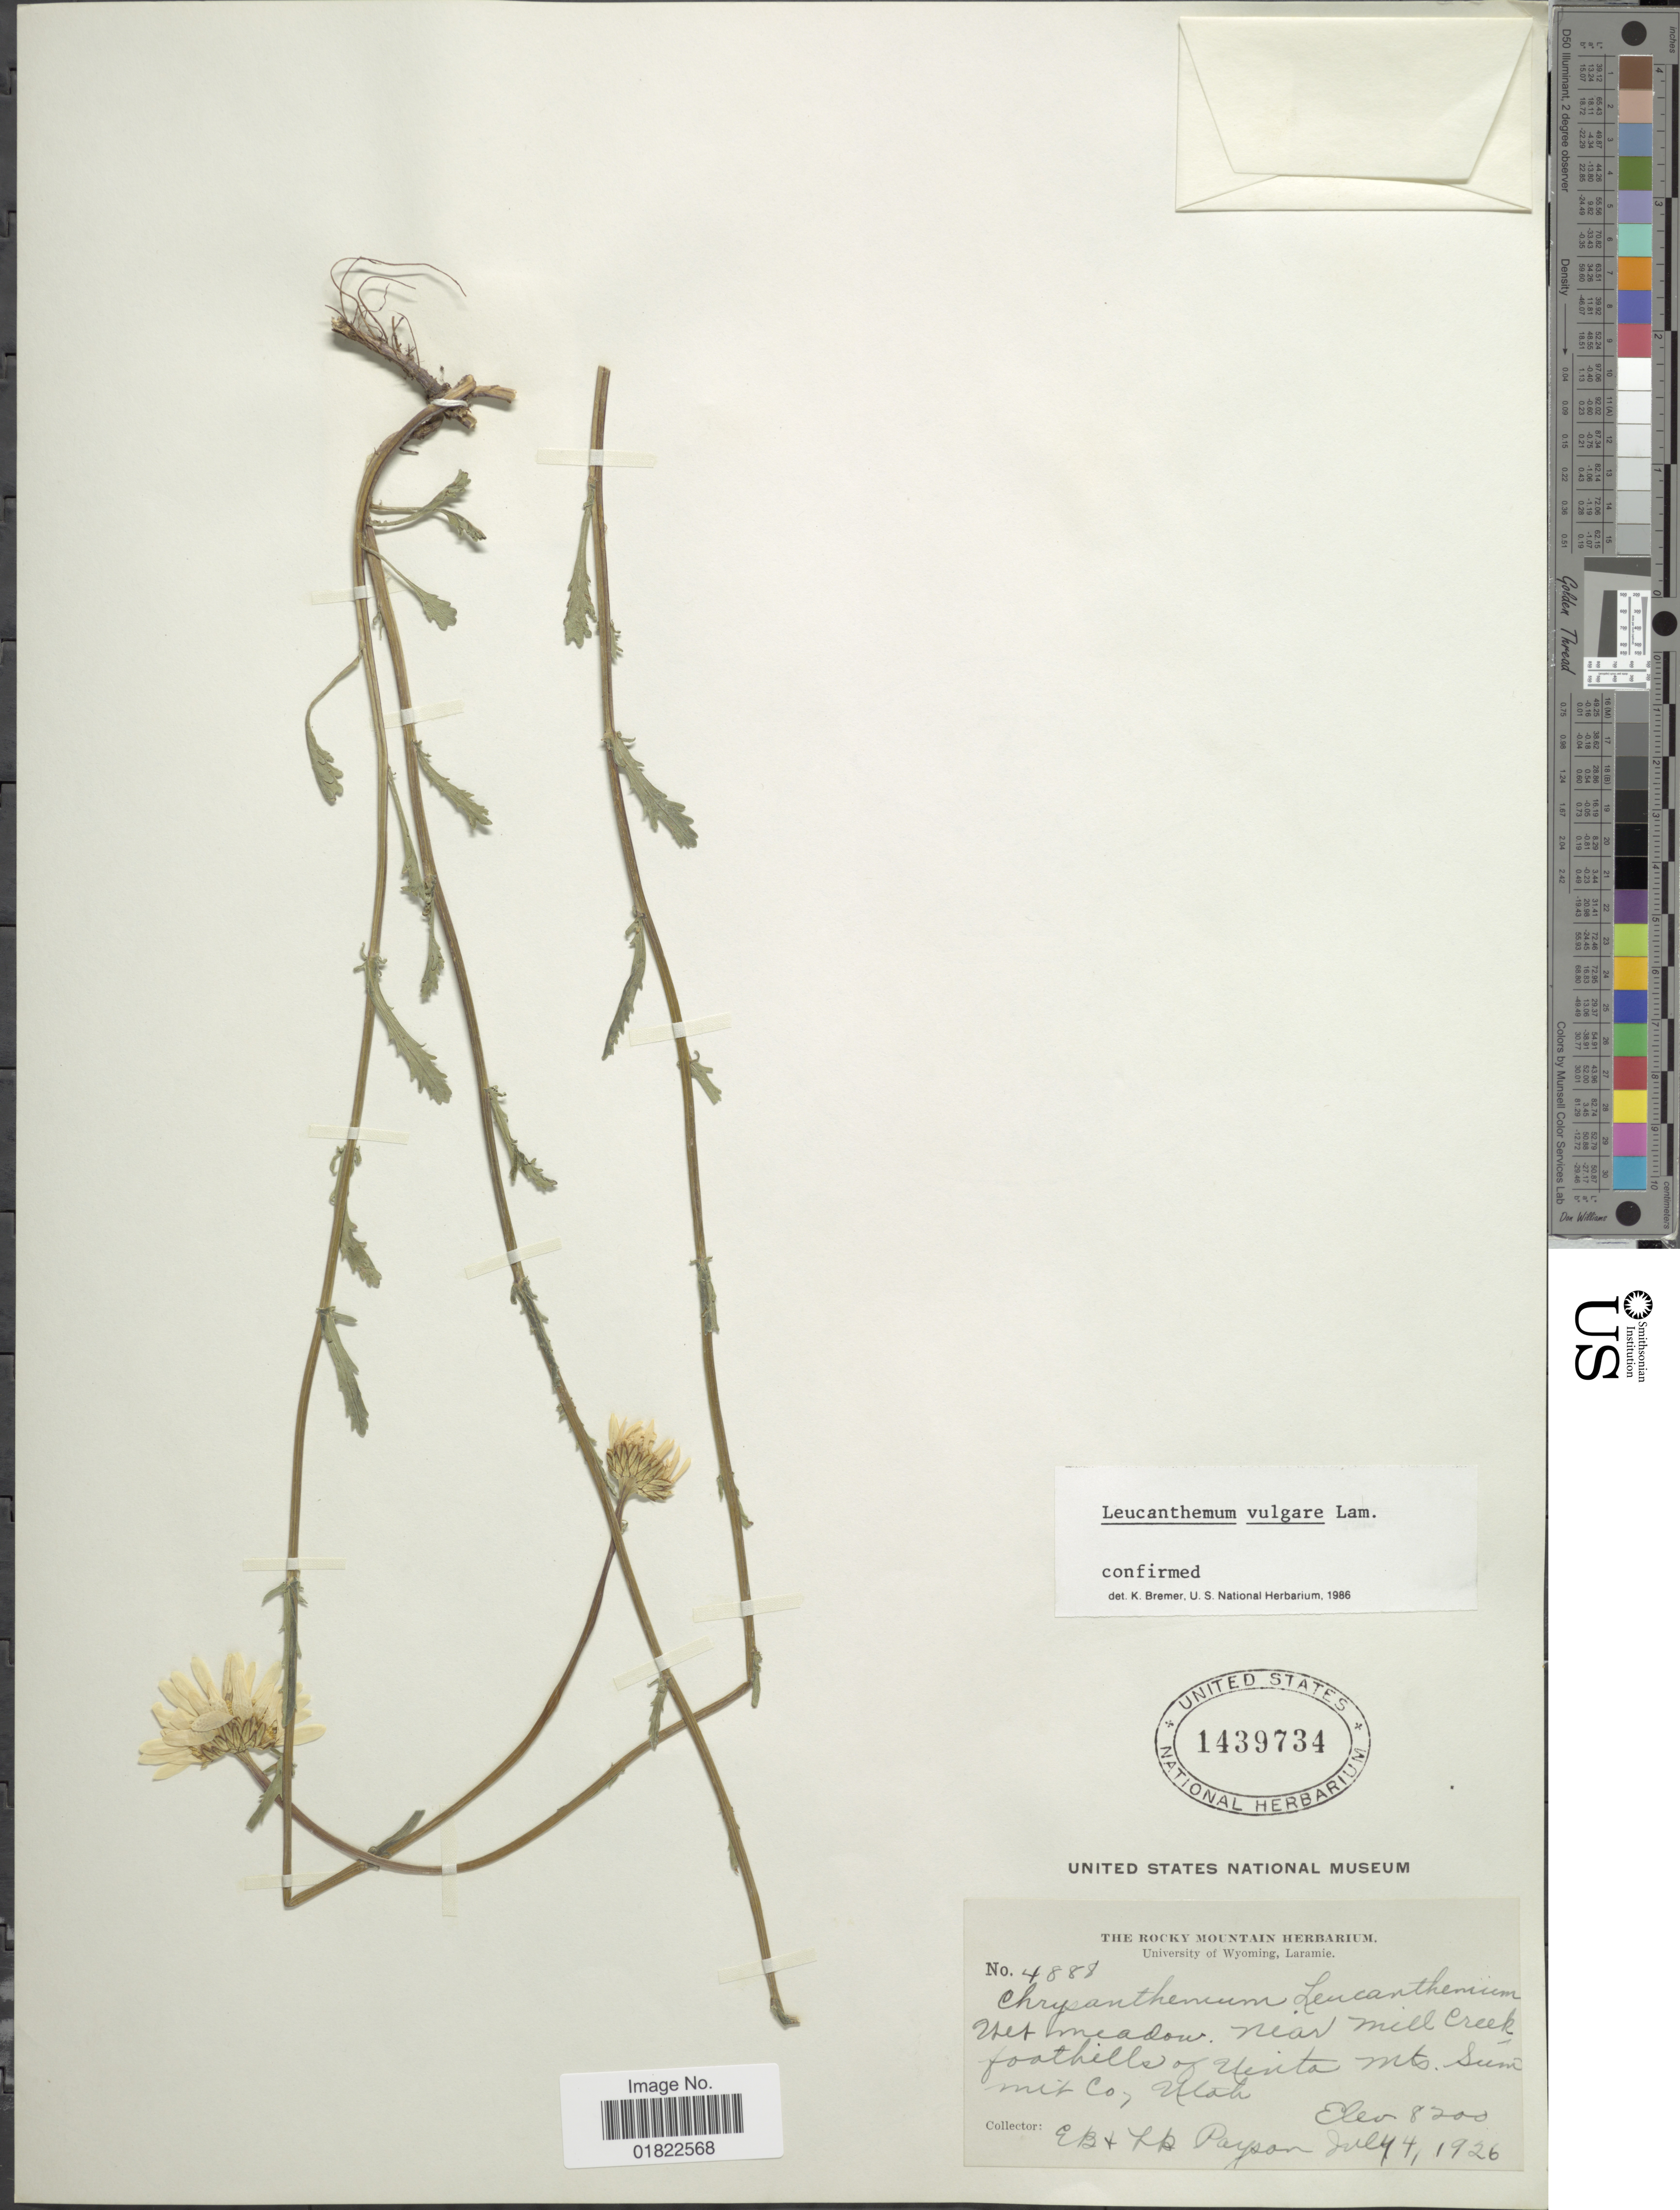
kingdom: Plantae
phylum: Tracheophyta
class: Magnoliopsida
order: Asterales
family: Asteraceae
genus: Leucanthemum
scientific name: Leucanthemum vulgare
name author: Lam.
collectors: E. B. Payson & L. Payson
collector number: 4888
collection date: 1926-07-04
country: United States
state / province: Utah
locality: Near Mill Creek foothills of Uinta Mts. Summit Co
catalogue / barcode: US 1439734